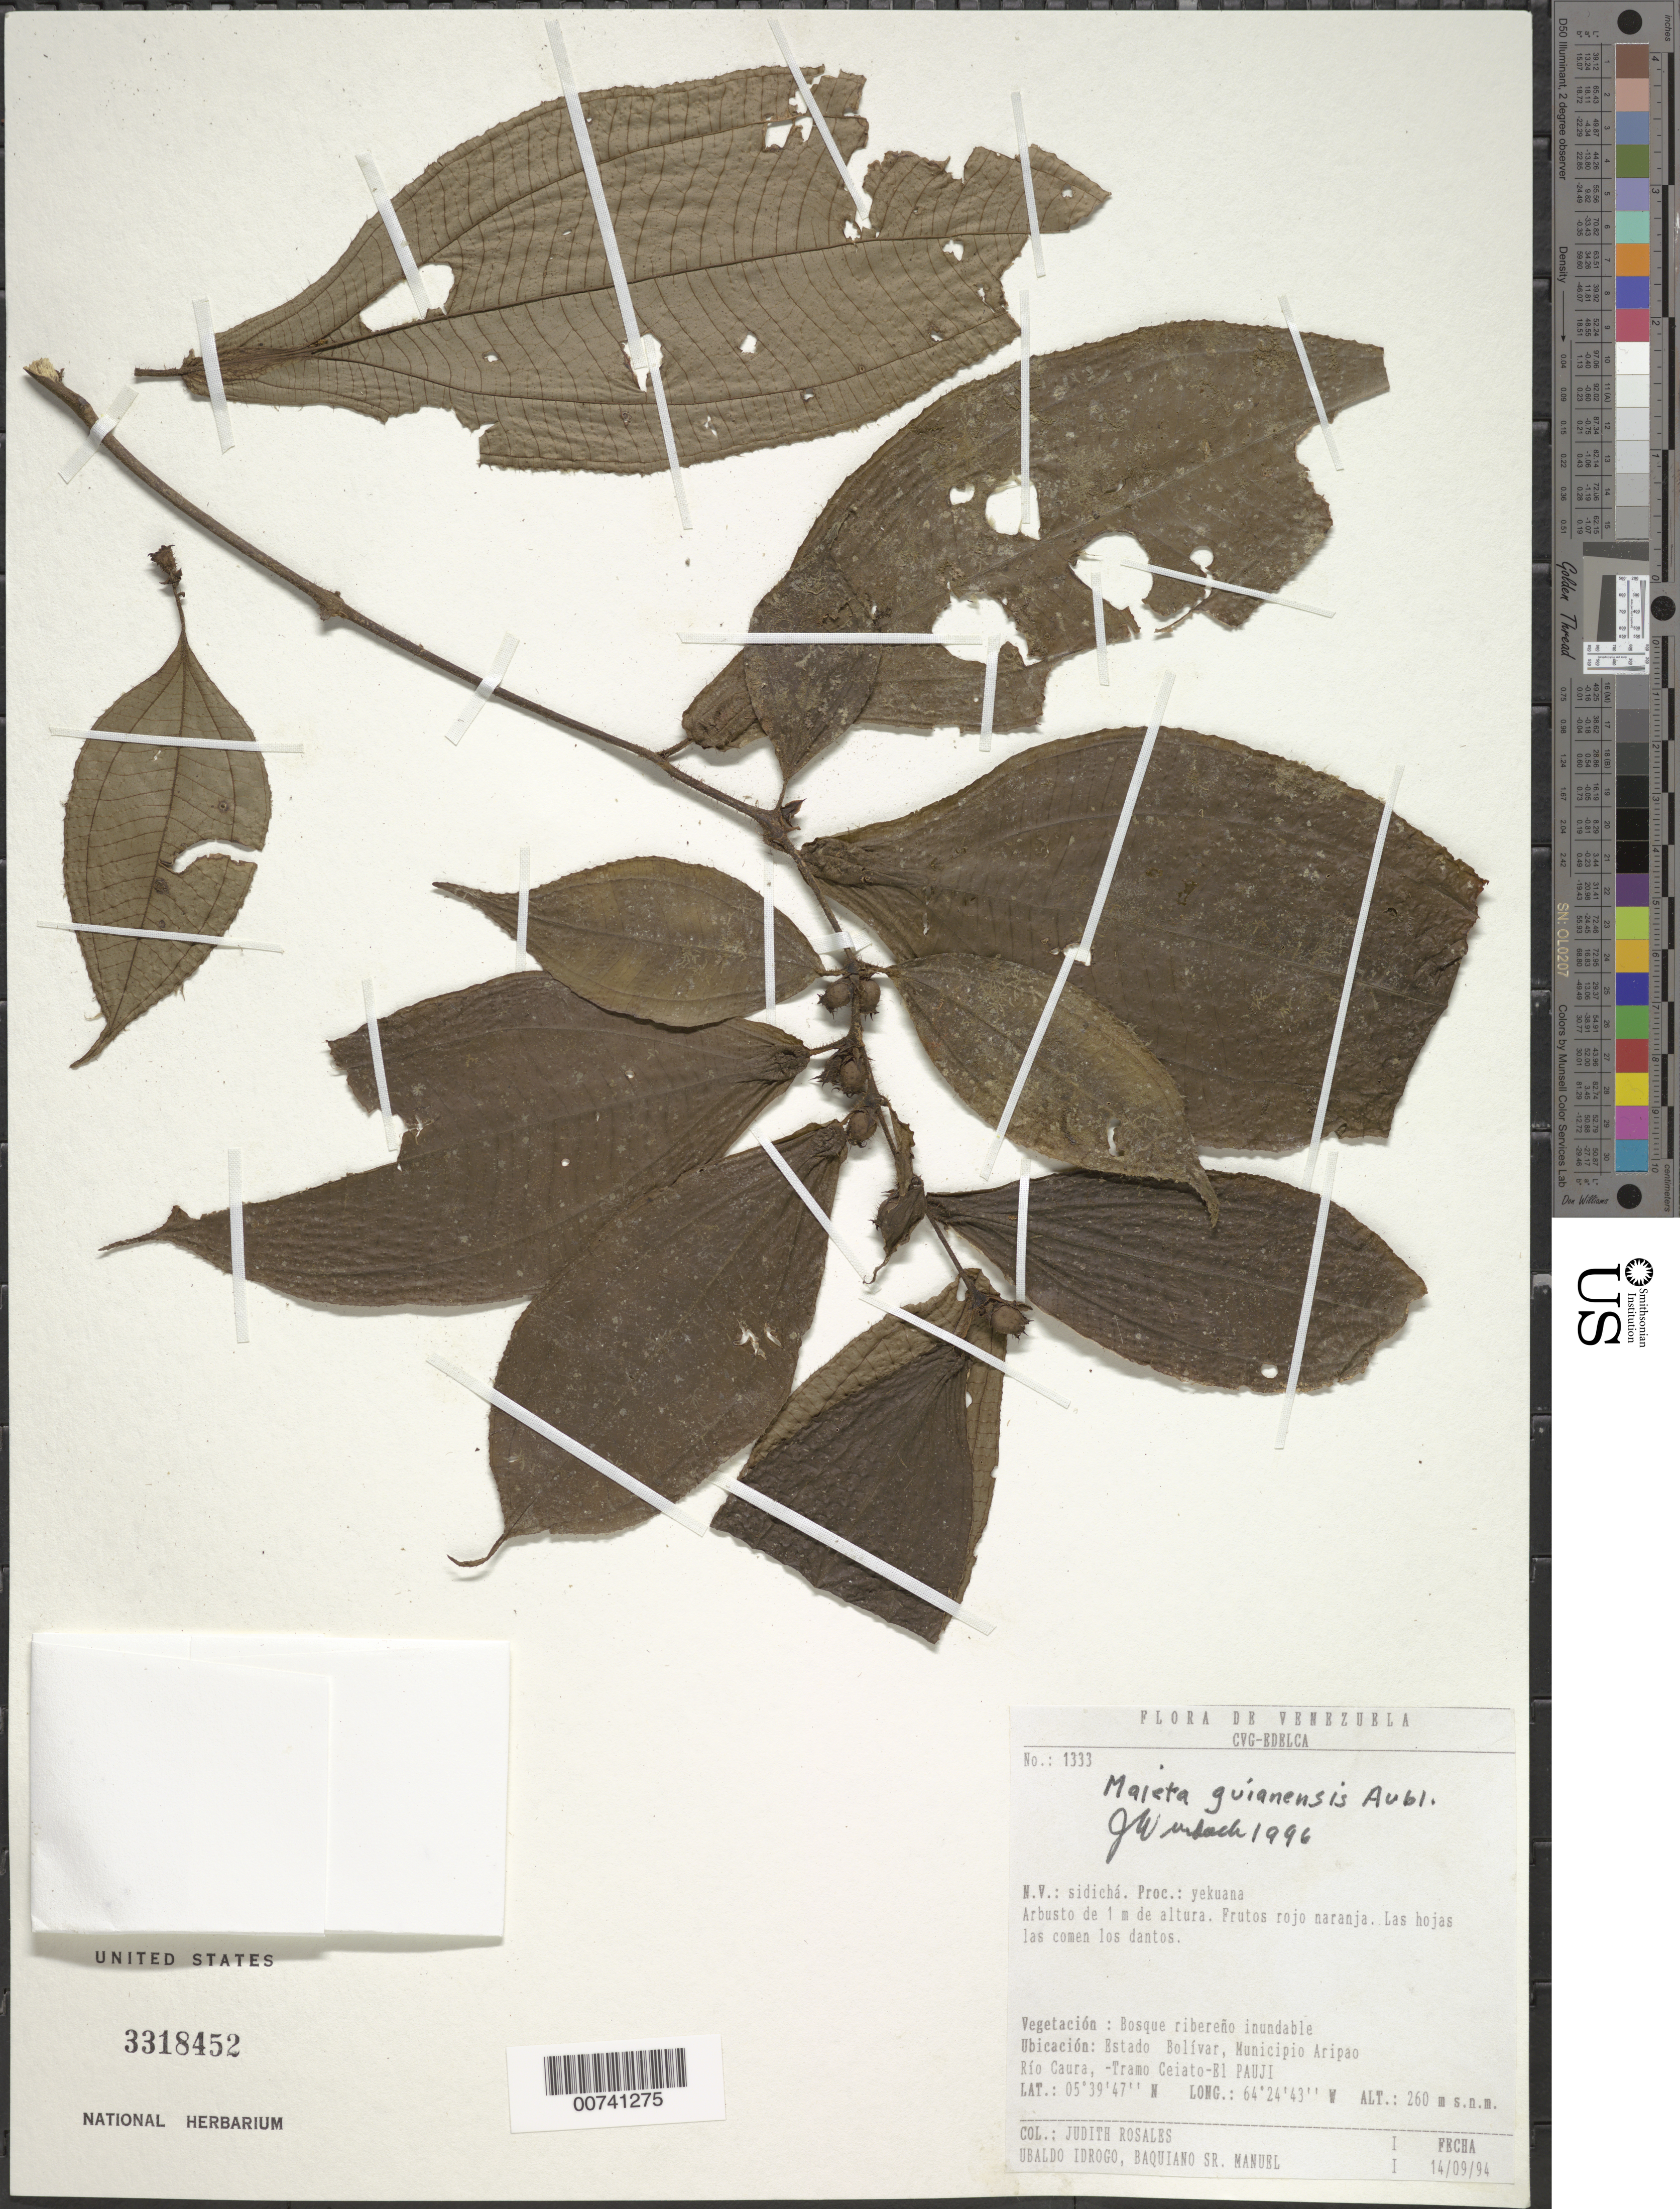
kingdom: Plantae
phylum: Tracheophyta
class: Magnoliopsida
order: Myrtales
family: Melastomataceae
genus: Maieta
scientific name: Maieta guianensis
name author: Aubl.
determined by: Wurdack, John J., (US), US (UNITED STATES)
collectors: J. Rosales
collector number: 1333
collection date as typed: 14-Sep-94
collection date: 1994-09-14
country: Venezuela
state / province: Bolívar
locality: Mun. Aripao, Río Caura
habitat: Inundated riverine forest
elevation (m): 260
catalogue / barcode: US 3318452